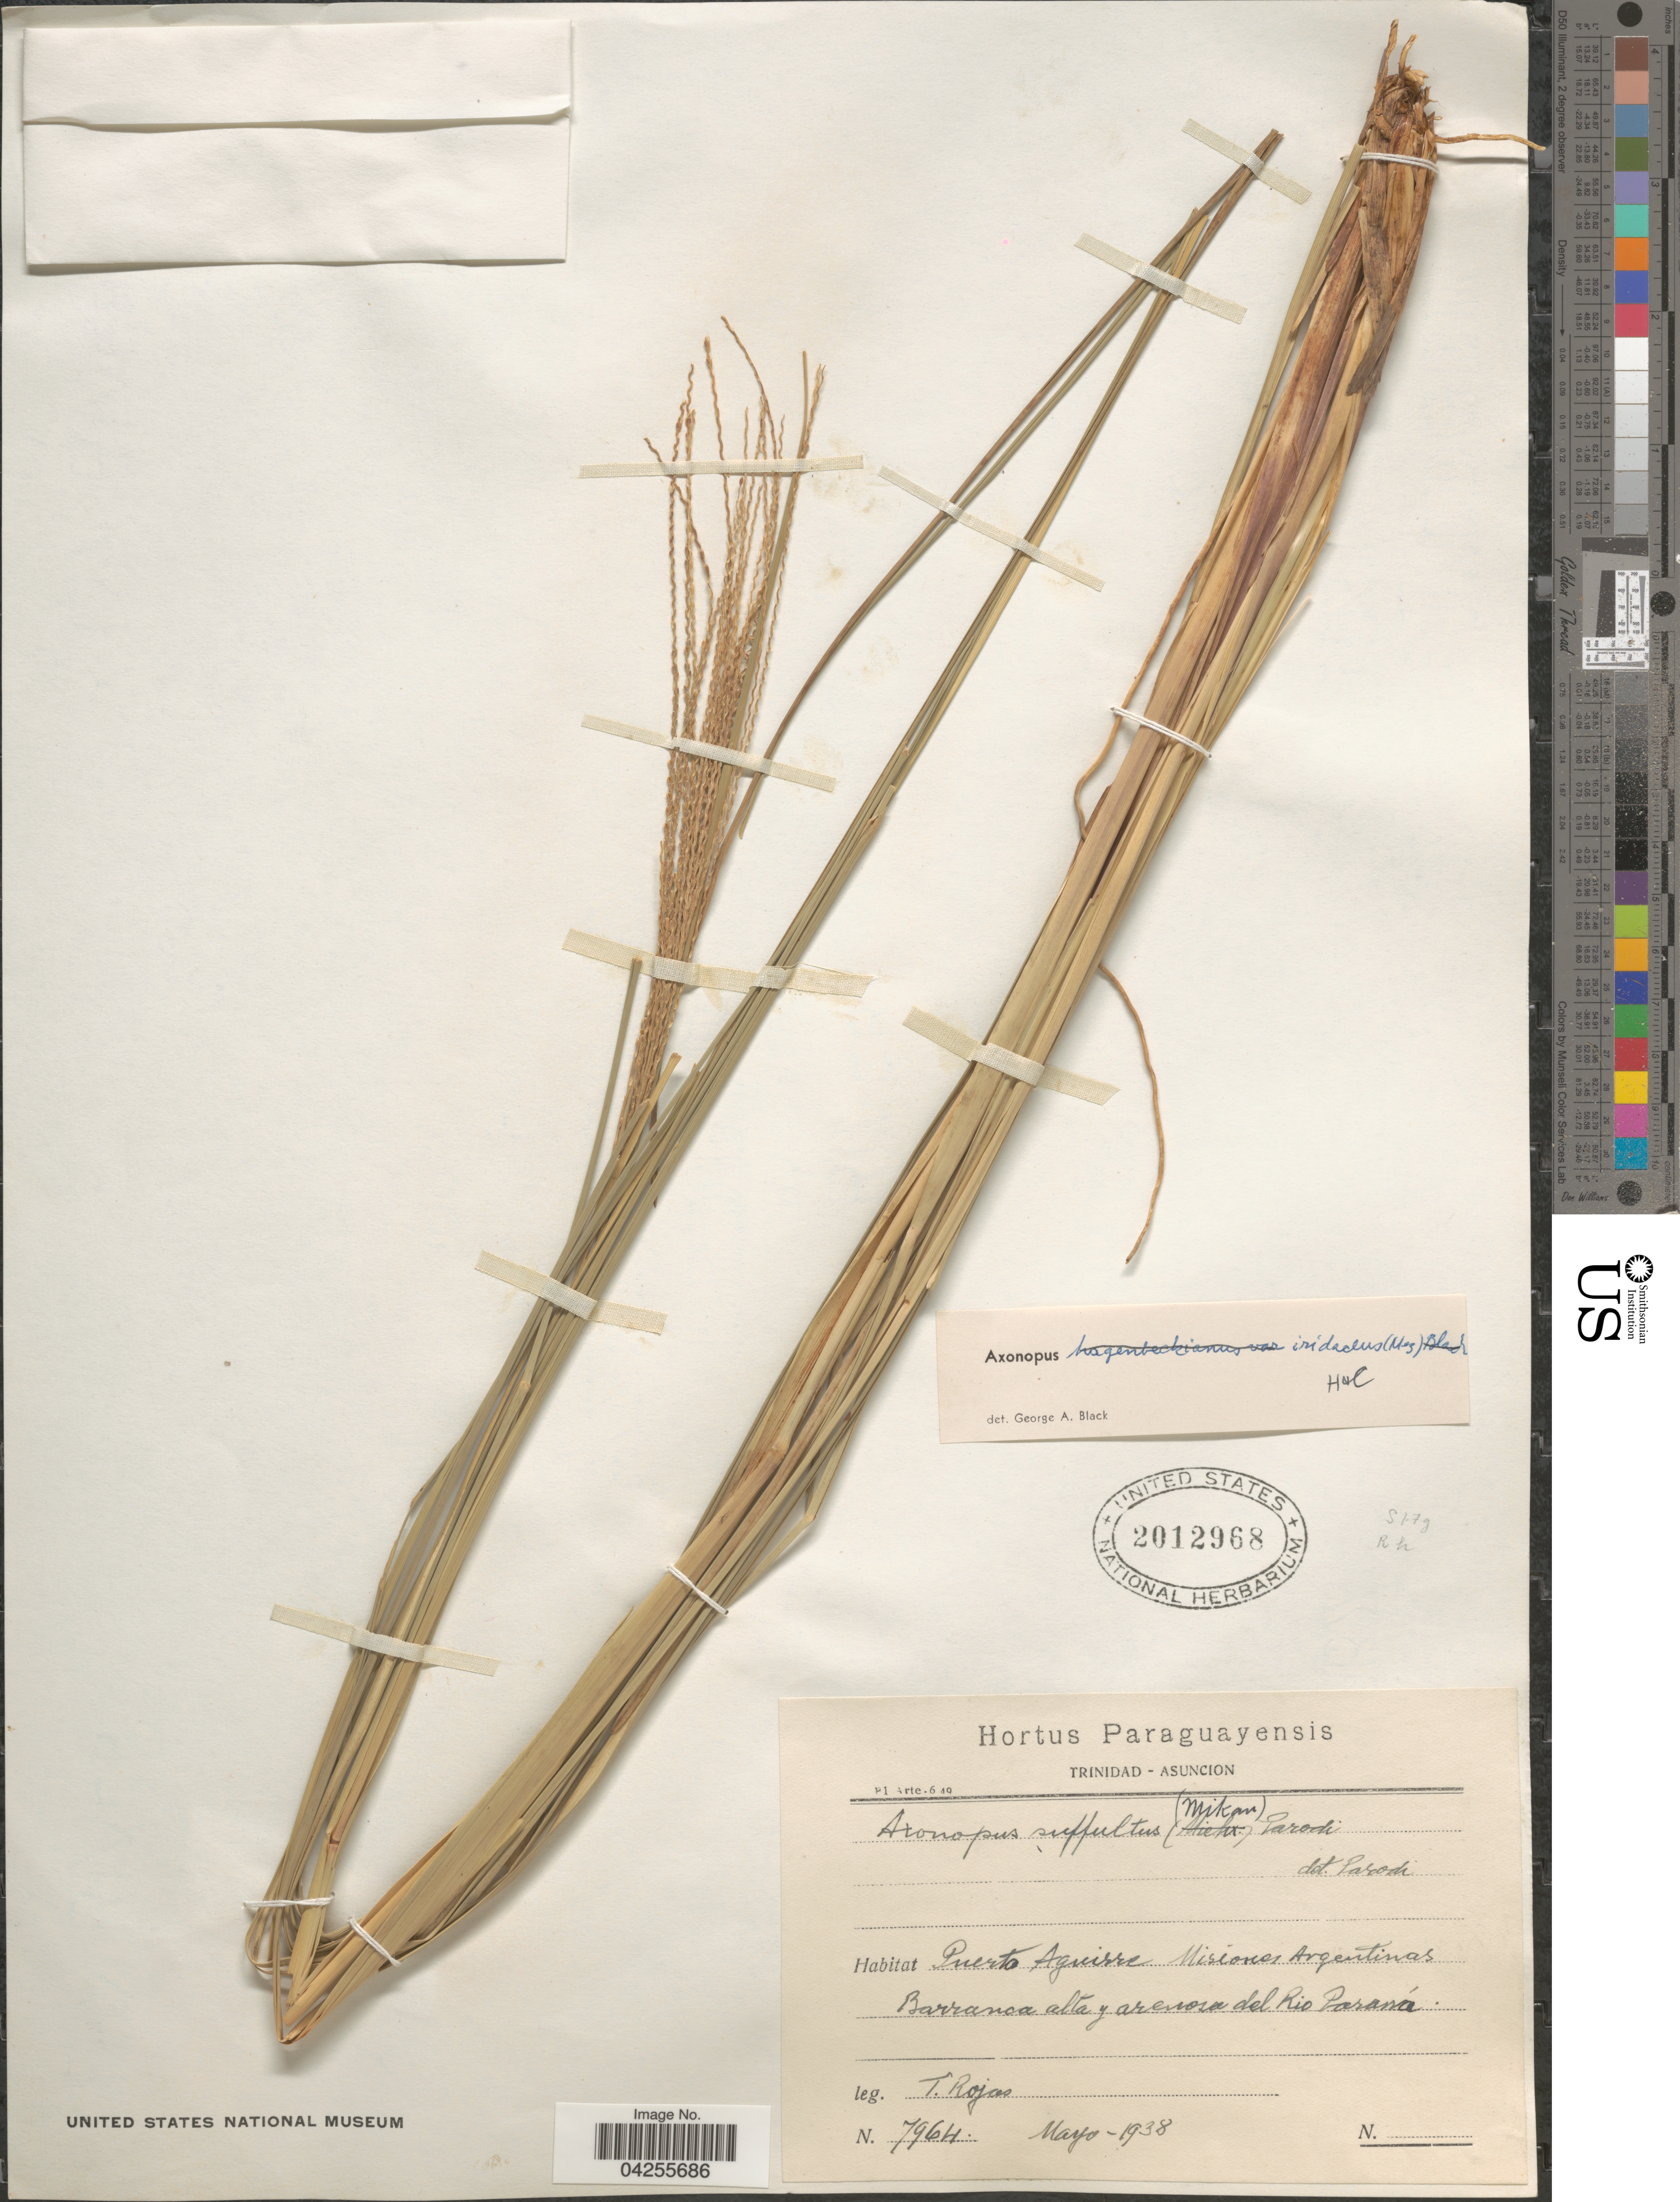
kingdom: Plantae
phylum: Tracheophyta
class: Liliopsida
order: Poales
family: Poaceae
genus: Axonopus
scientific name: Axonopus suffultus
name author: (Nees) Kuhlm.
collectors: T. Rojas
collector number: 7964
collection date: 1938-05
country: Argentina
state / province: Misiones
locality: Puerto Aguirre. Barranca alta y arenoso del Rio Paraná.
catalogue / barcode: US 2012968